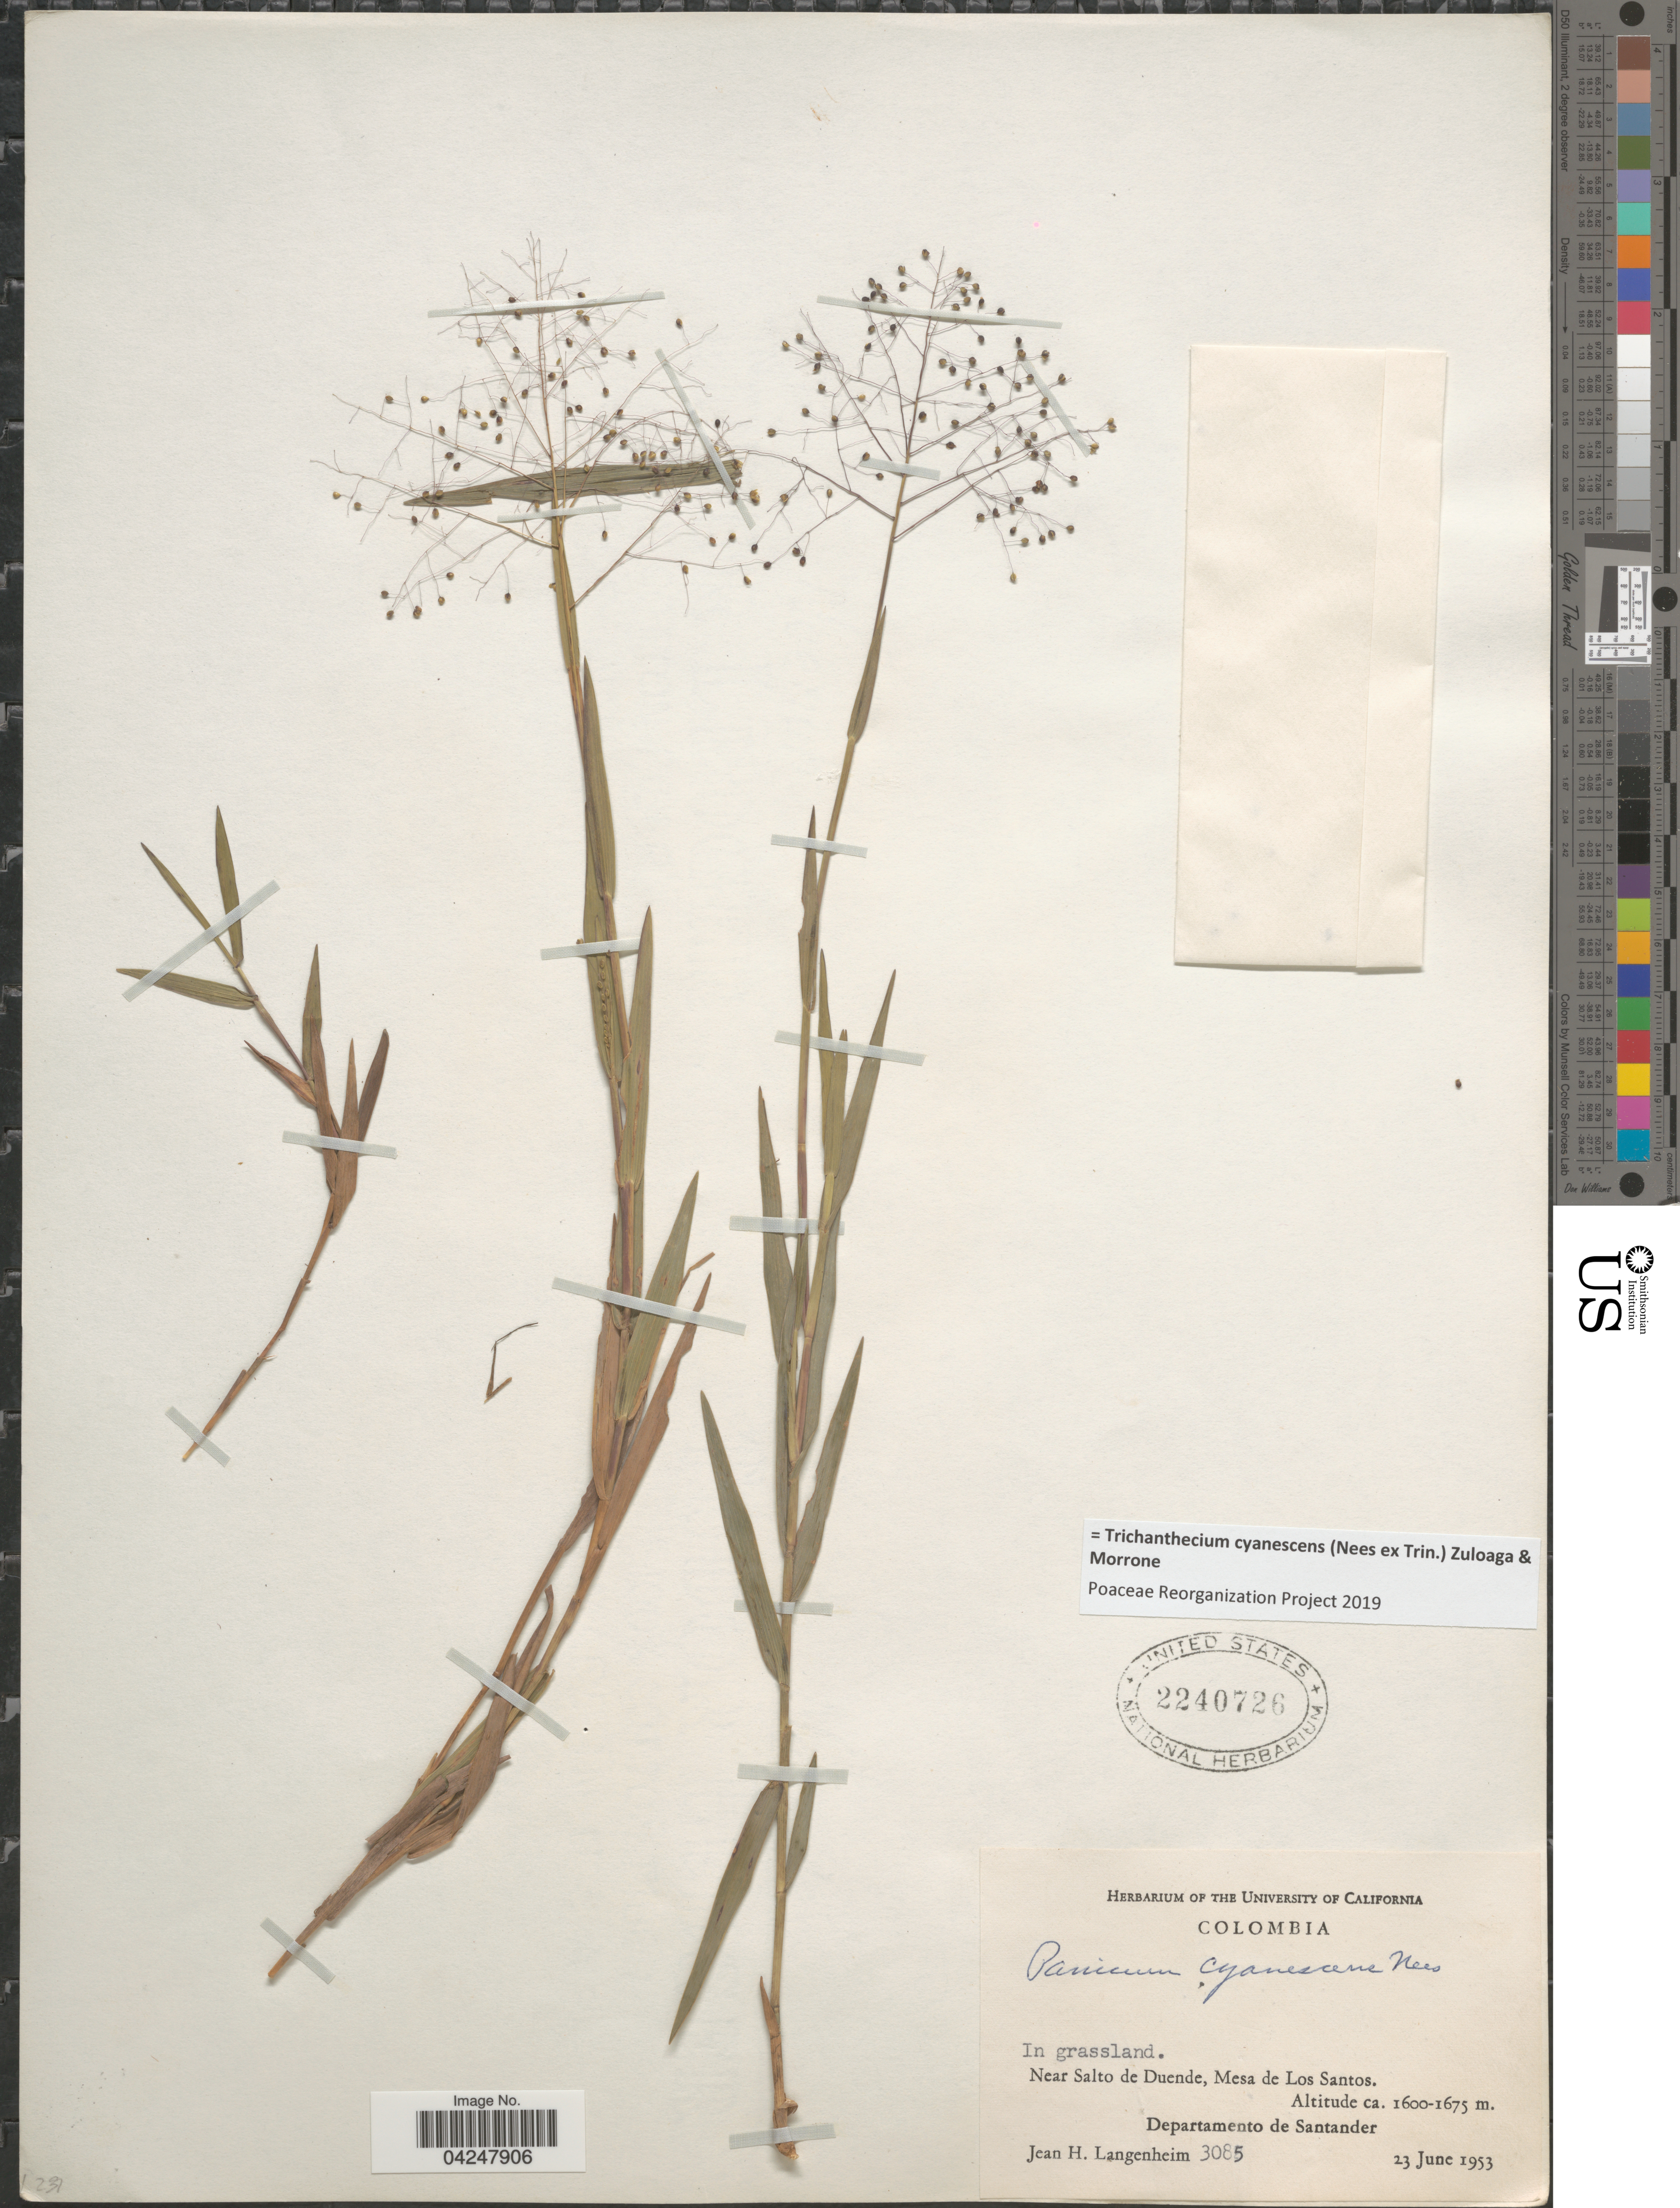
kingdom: Plantae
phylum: Tracheophyta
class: Liliopsida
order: Poales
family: Poaceae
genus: Trichanthecium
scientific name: Trichanthecium cyanescens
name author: (Nees ex Trin.) Zuloaga & Morrone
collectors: J. H. Langenheim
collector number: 3085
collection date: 1953-06-23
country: Colombia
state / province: Santander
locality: Near Salto de Duende, Mesa de Los Santos. Departamento de Santander.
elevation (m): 1600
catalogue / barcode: US 2240726